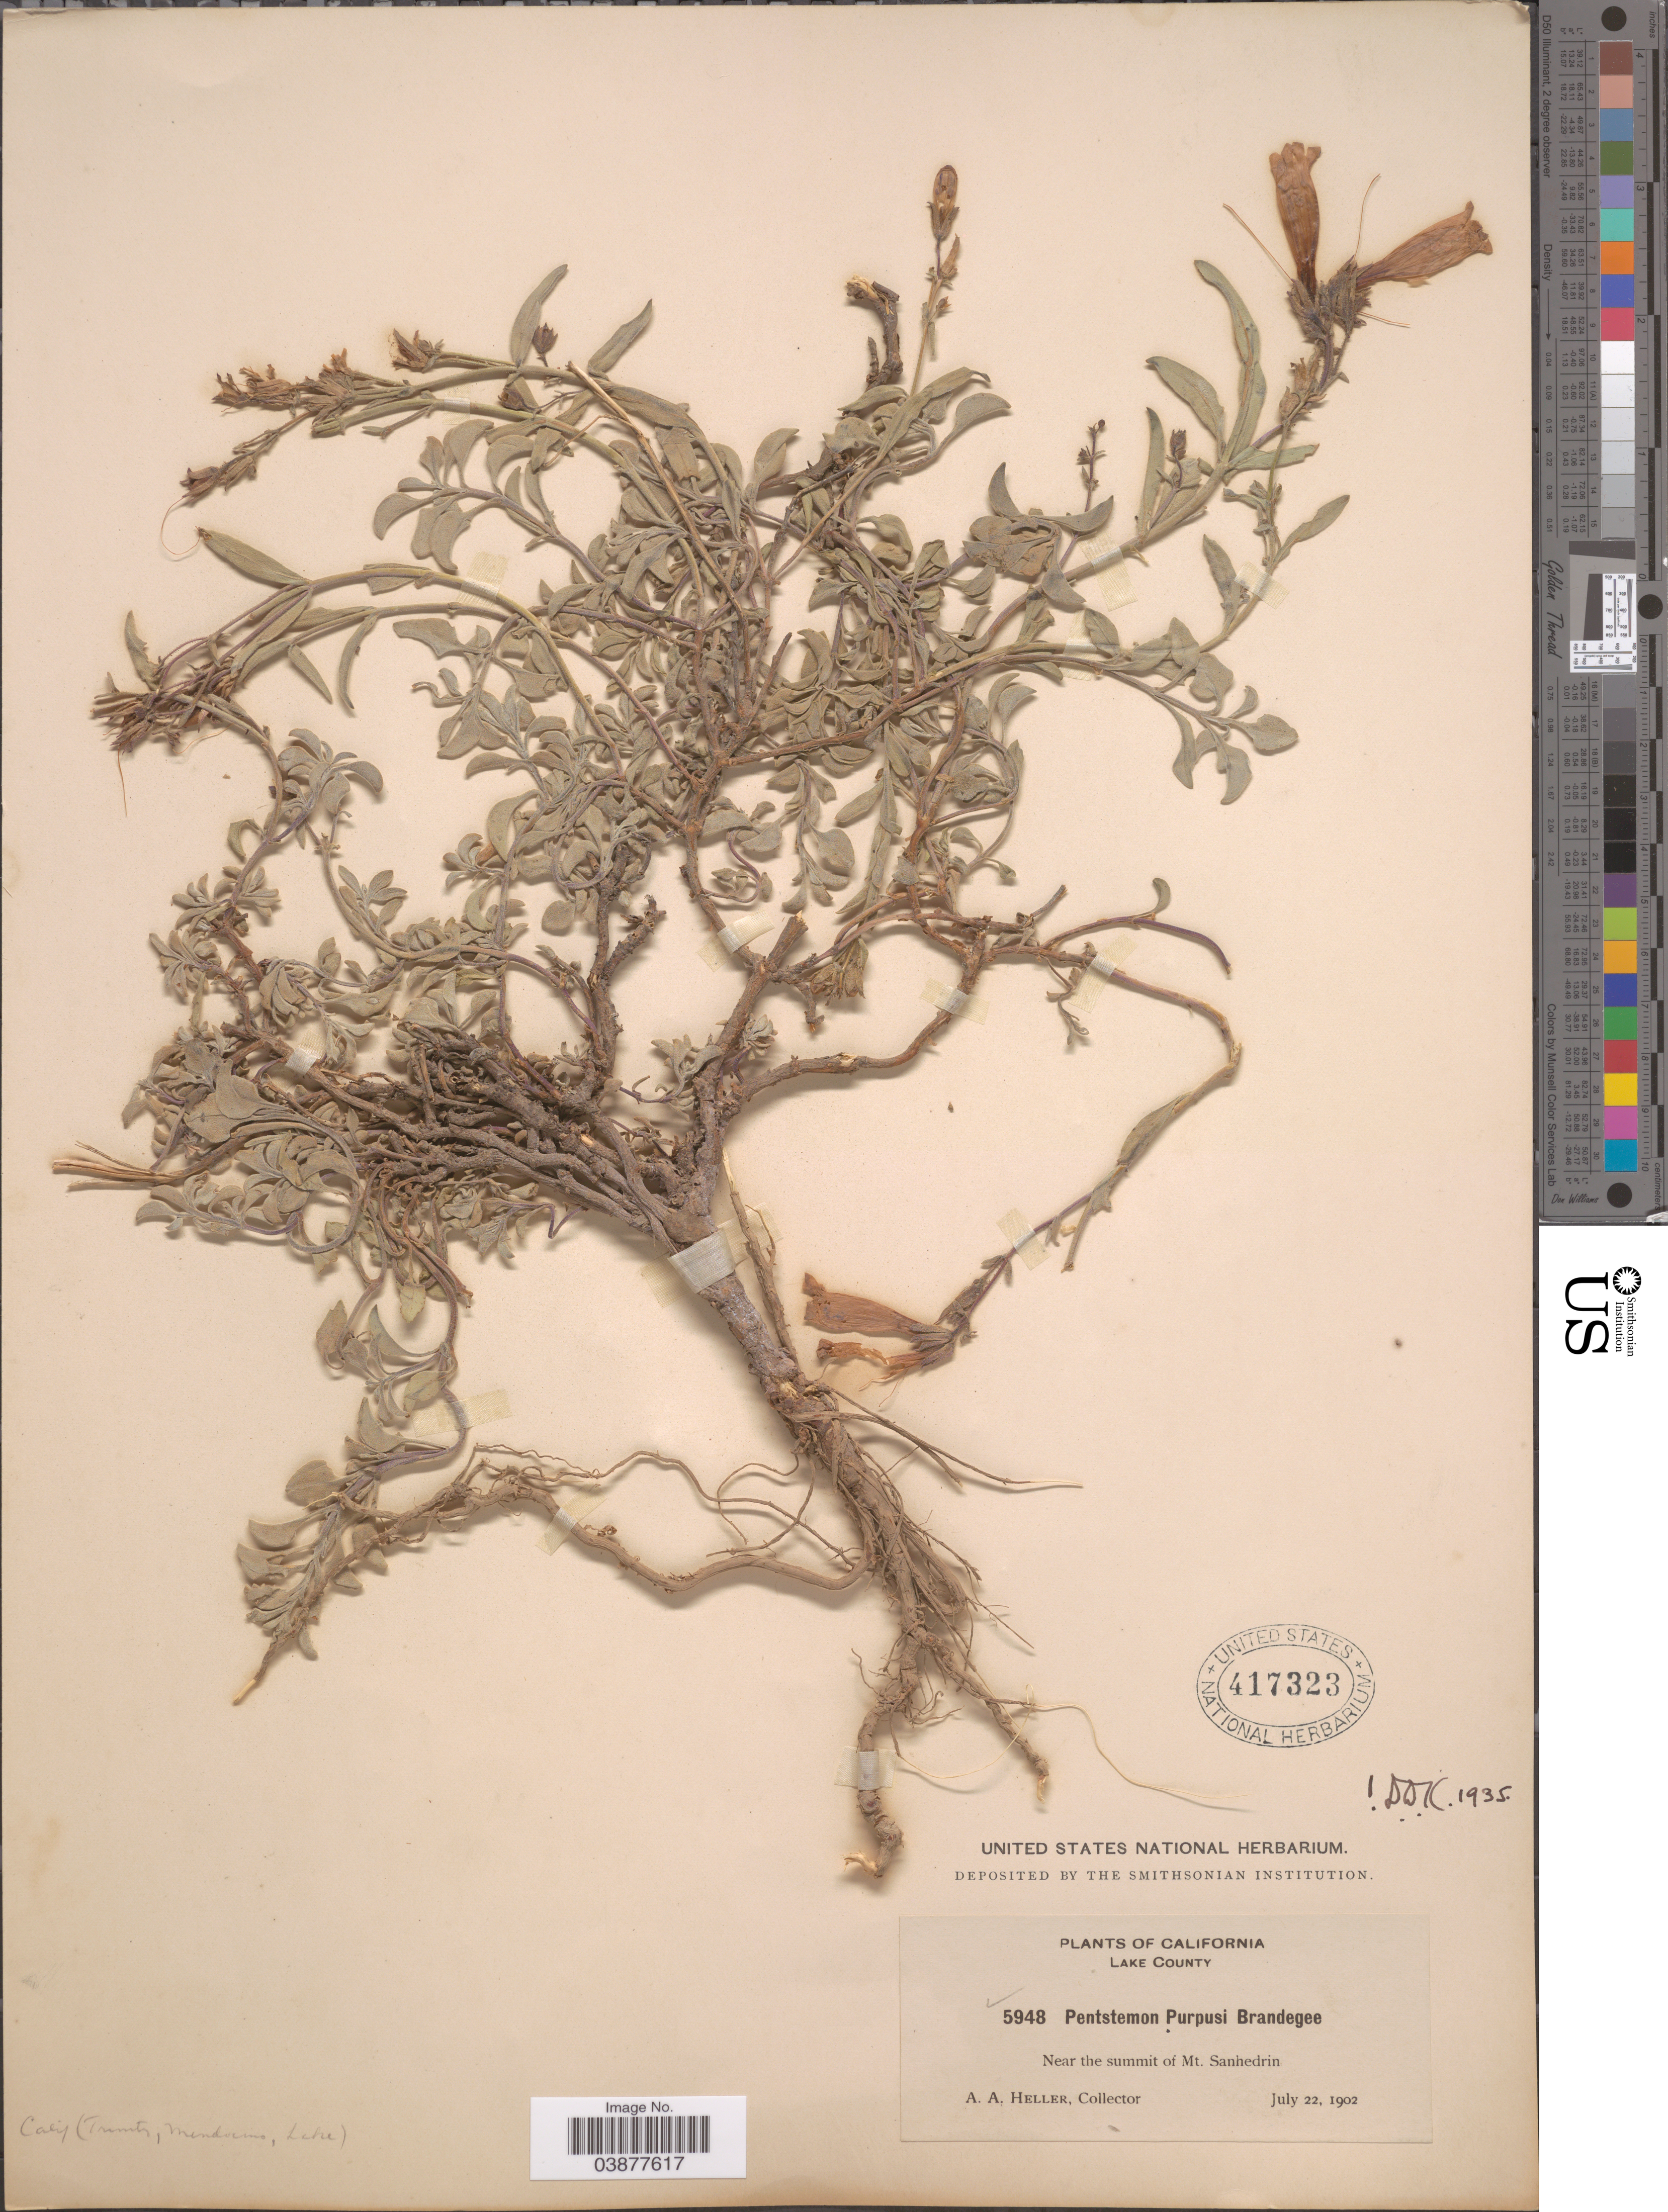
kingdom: Plantae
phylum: Tracheophyta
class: Magnoliopsida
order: Lamiales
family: Plantaginaceae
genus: Penstemon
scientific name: Penstemon purpusii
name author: Brandegee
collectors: A. A. Heller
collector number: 5948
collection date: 1902-07-22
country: United States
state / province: California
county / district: Lake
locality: Lake County. Near the summit of Mt. Sanhedrin.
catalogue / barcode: US 417323